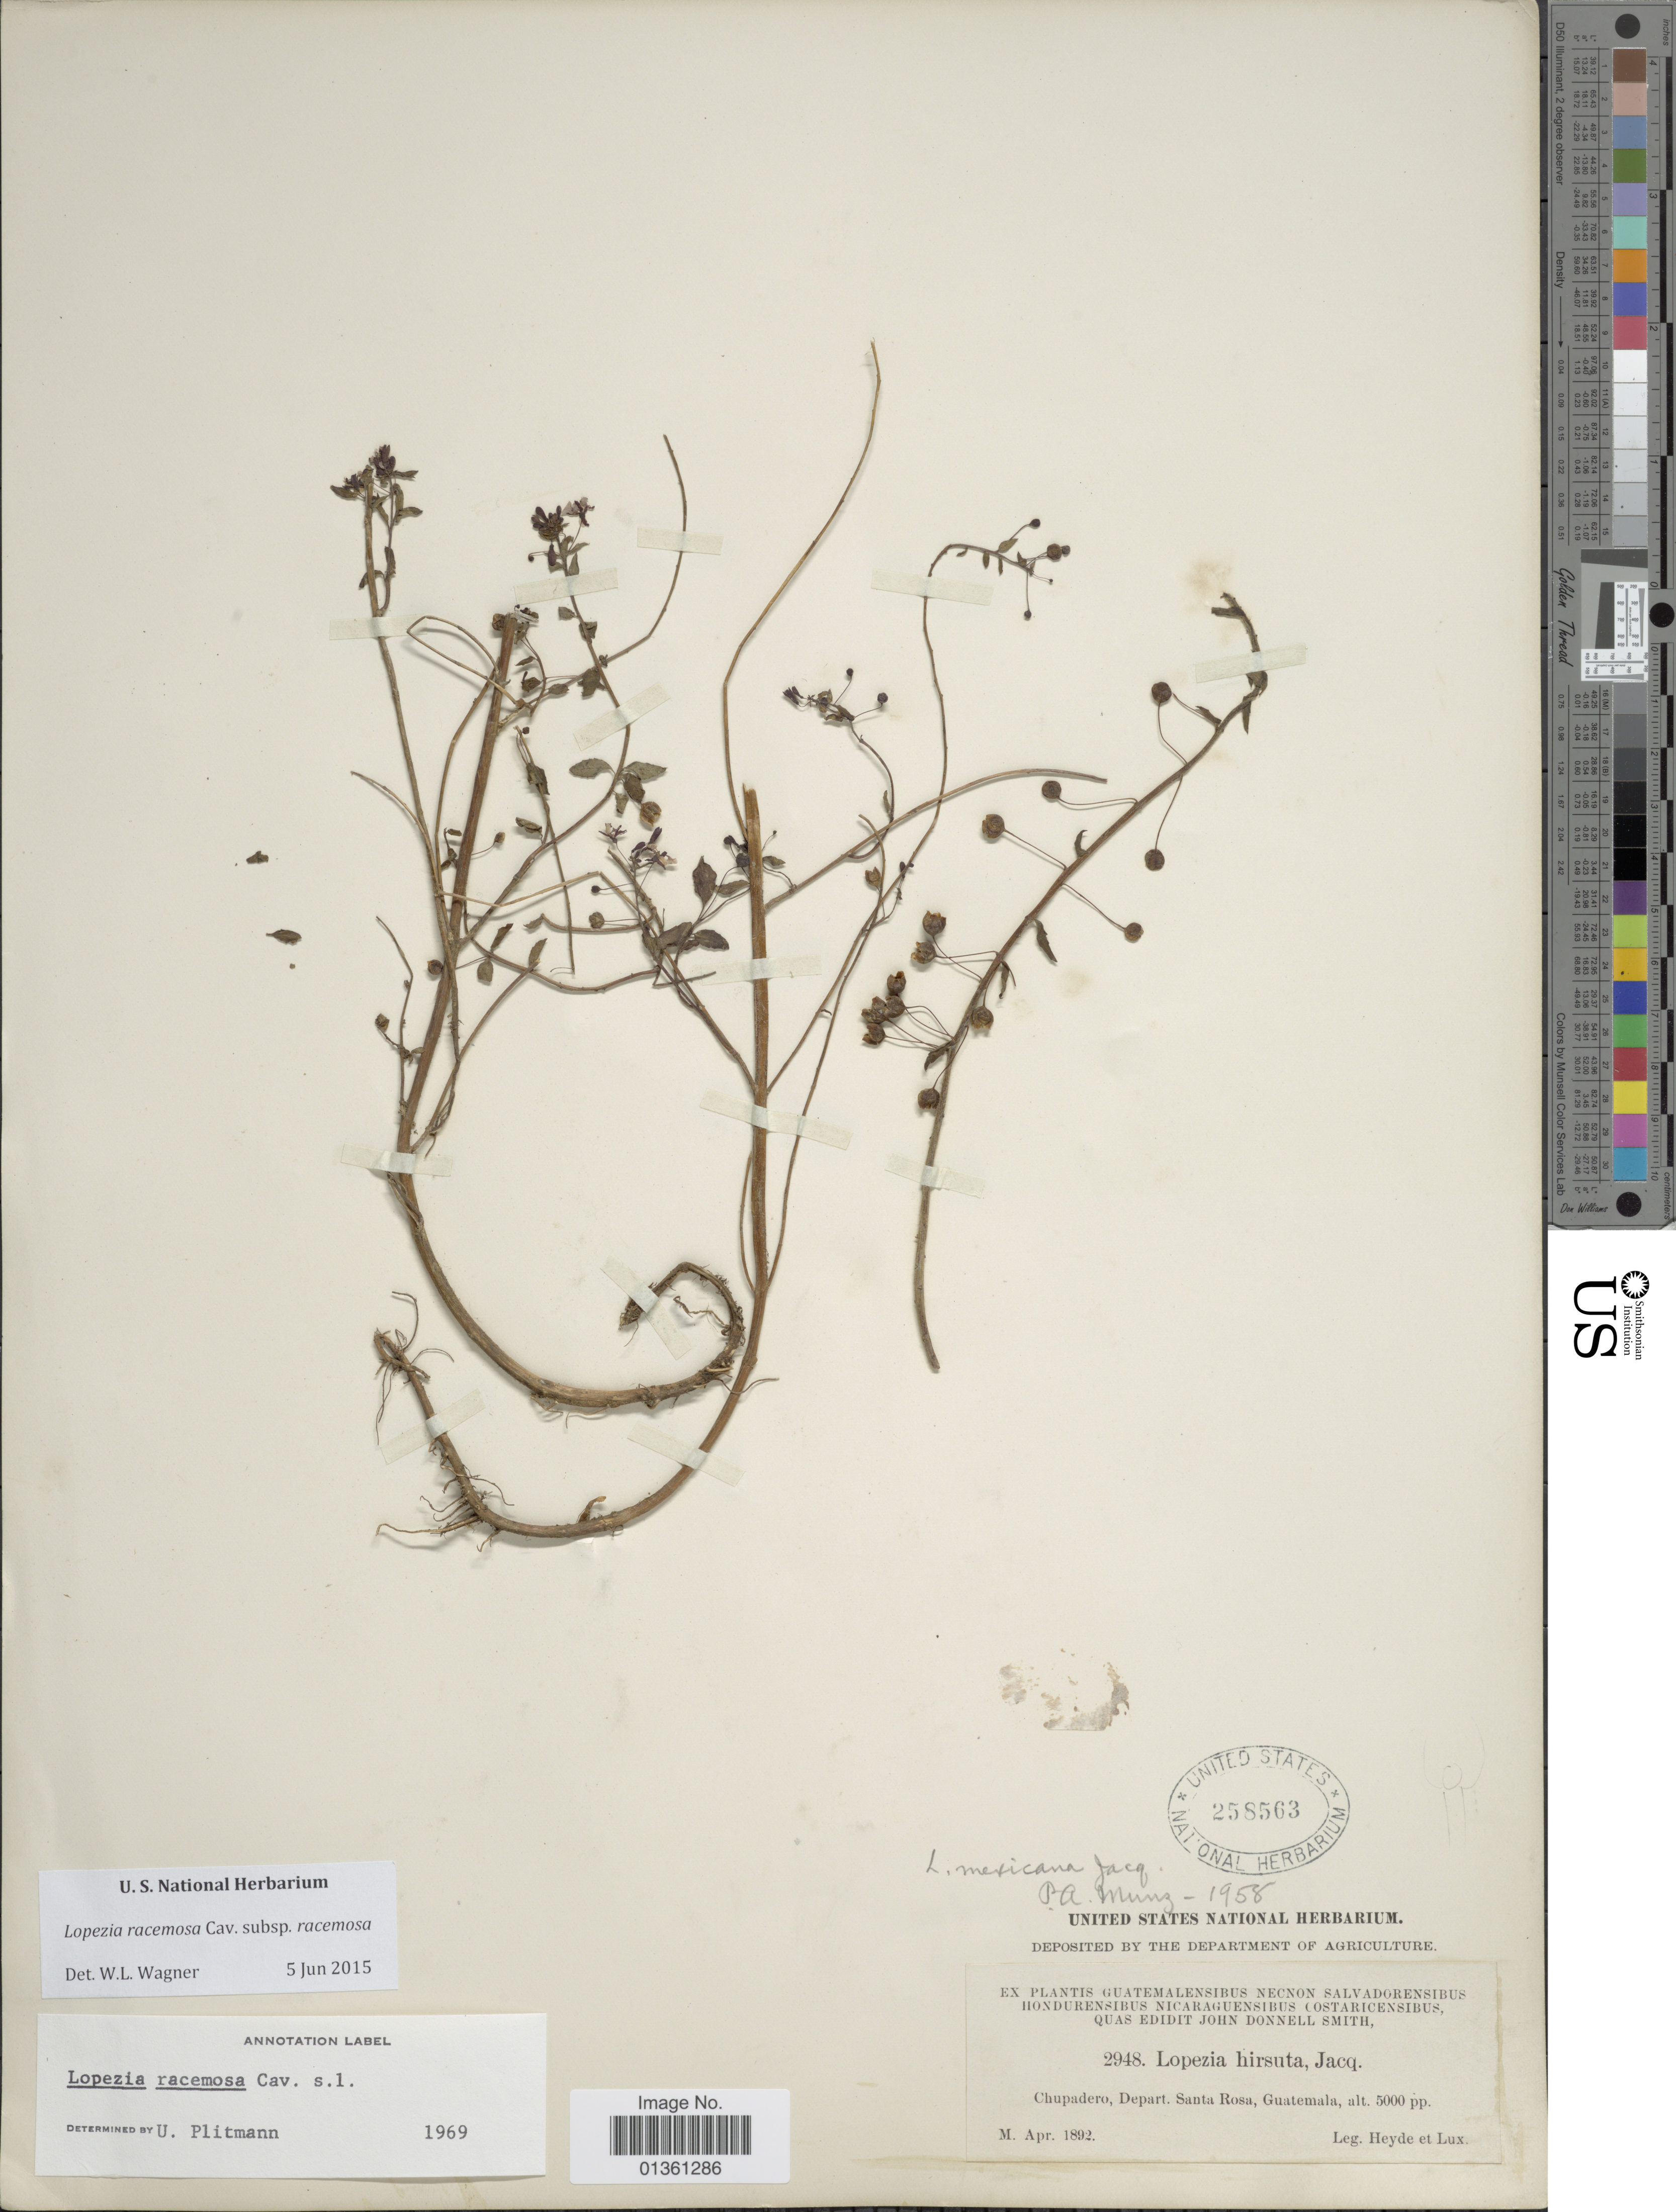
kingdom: Plantae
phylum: Tracheophyta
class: Magnoliopsida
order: Myrtales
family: Onagraceae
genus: Lopezia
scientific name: Lopezia racemosa subsp. racemosa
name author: Cav.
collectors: Heyde & Lux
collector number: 2948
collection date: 1892-04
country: Guatemala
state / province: Santa Rosa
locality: Chupadero.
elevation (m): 1524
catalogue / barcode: US 258563